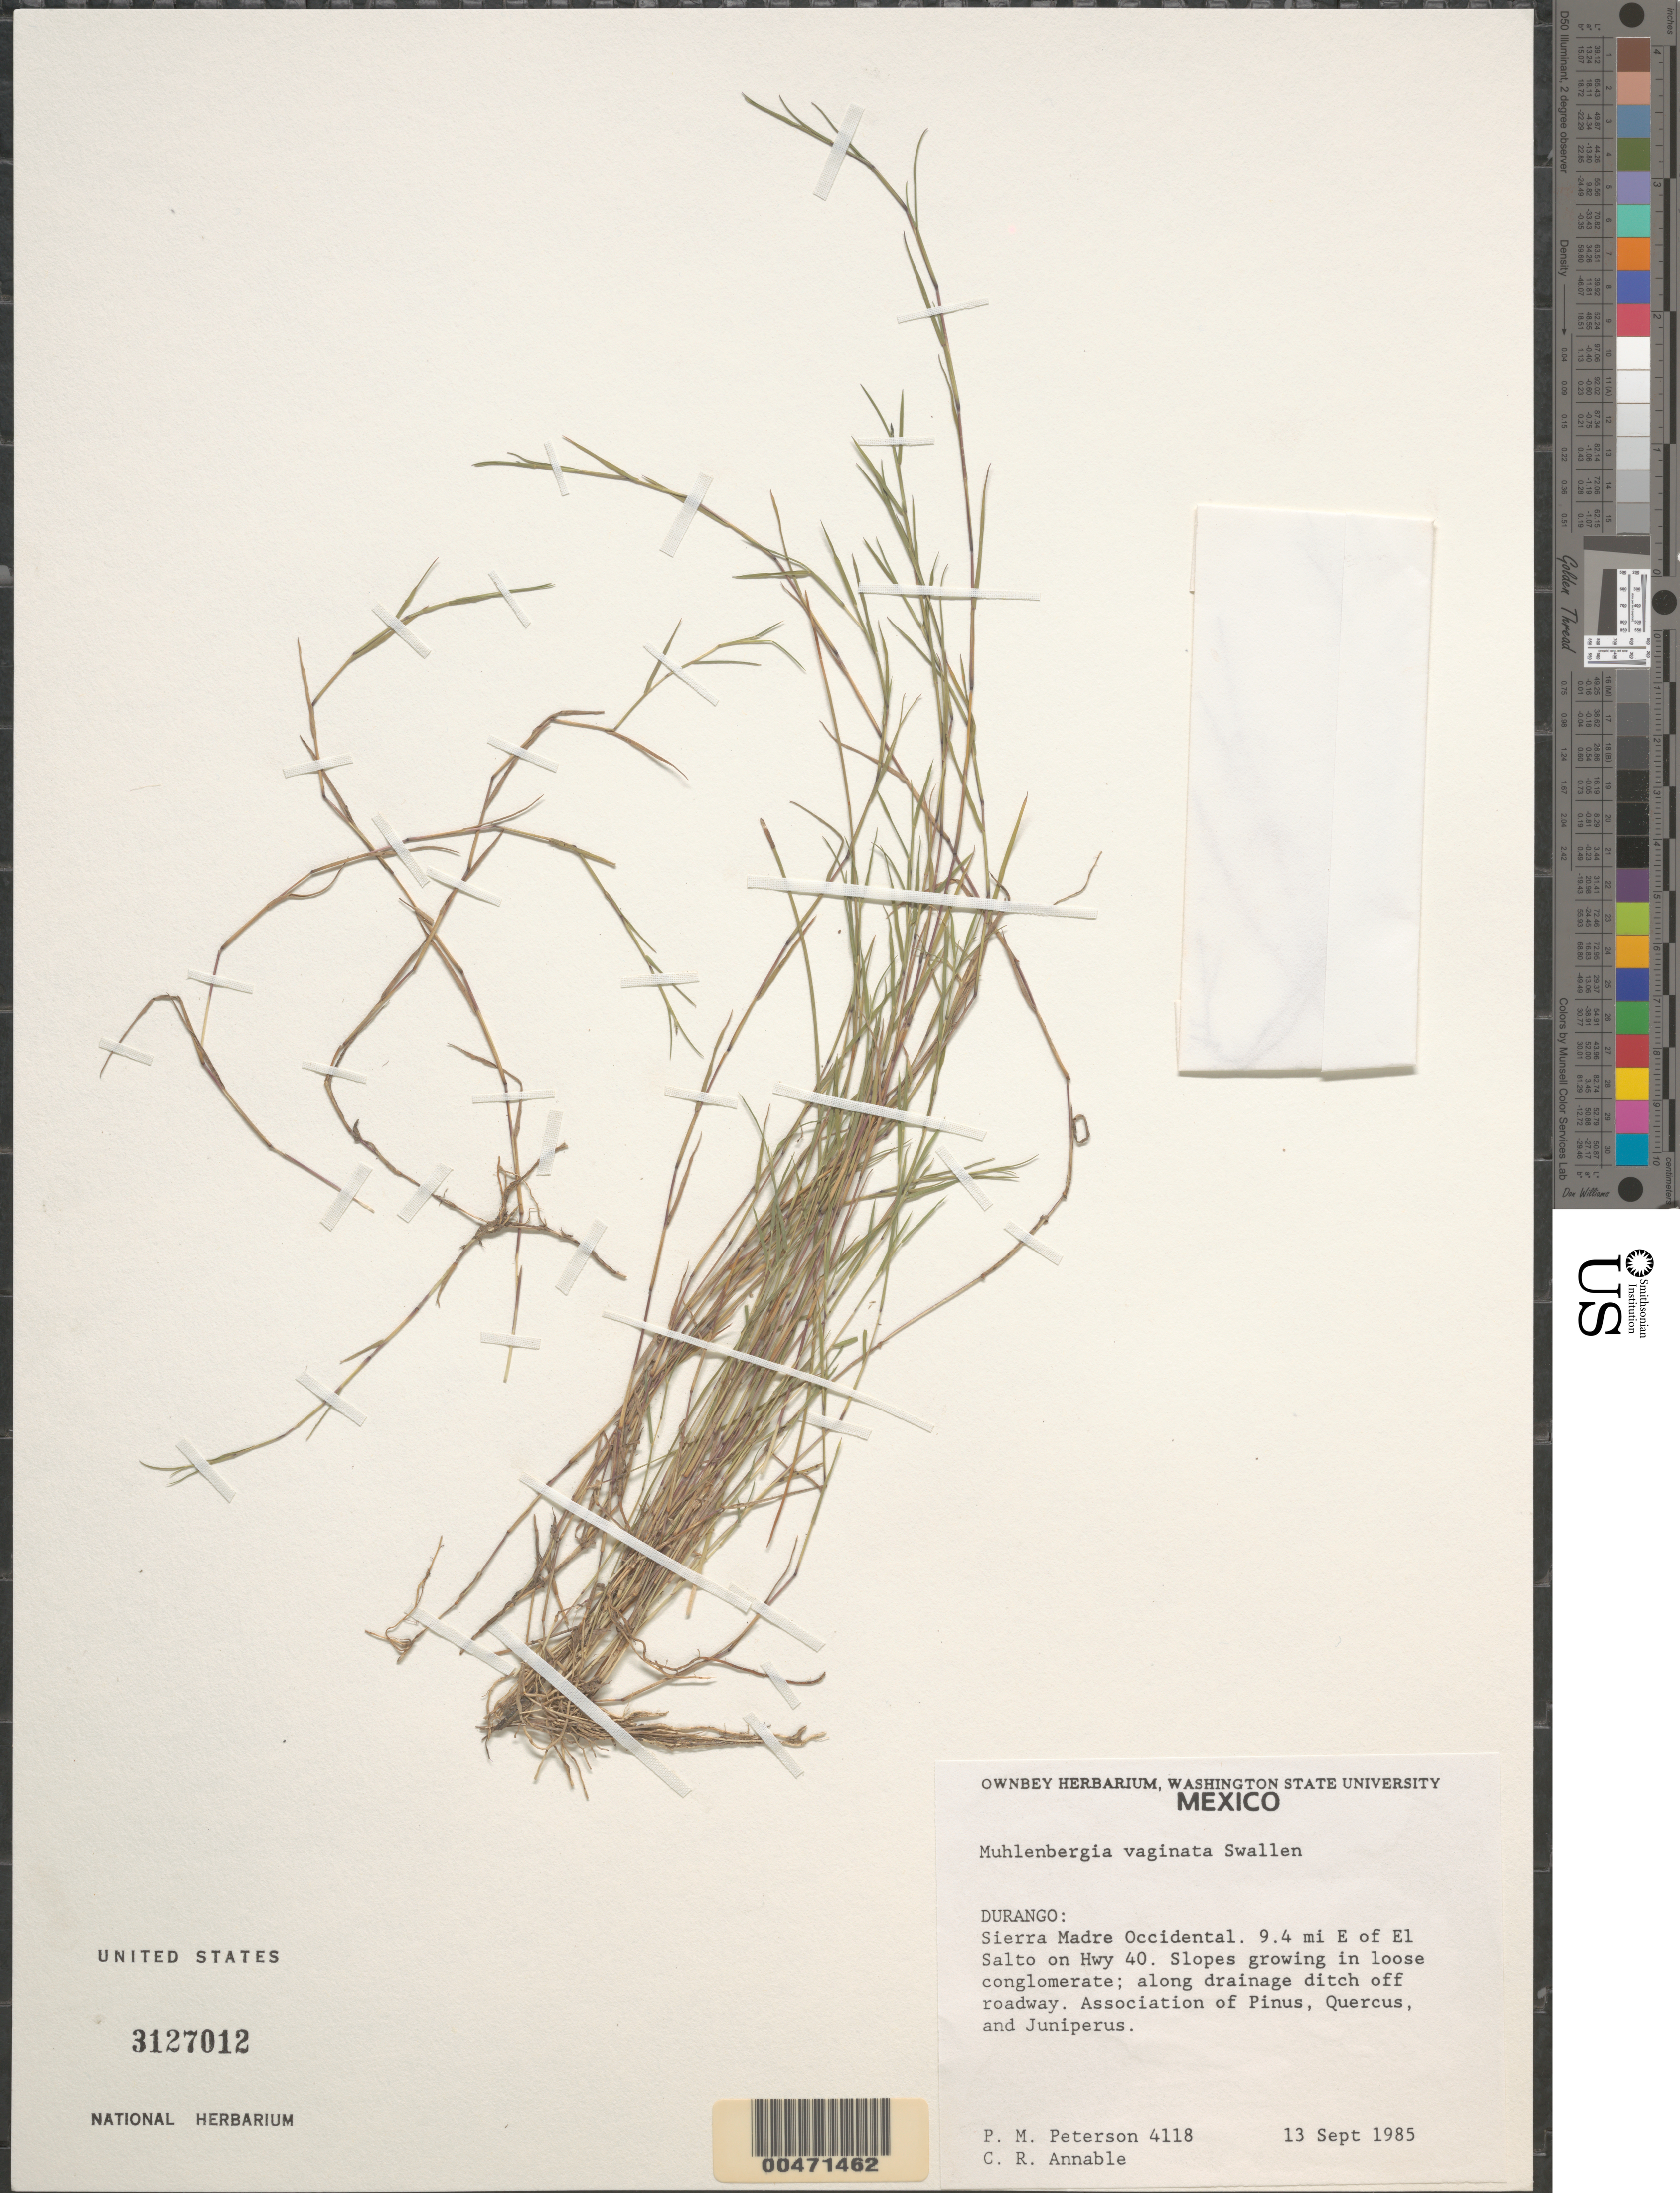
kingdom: Plantae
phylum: Tracheophyta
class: Liliopsida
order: Poales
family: Poaceae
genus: Muhlenbergia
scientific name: Muhlenbergia vaginata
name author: Swallen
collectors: P. M. Peterson & C. R. Annable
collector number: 04118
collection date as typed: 13 Sep 1985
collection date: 1985-09-13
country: Mexico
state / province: Durango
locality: Sierra Madre Occidental, 9.4 miles E of El Salto on Hwy 40.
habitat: Along drainage ditch of roadway, near slopes growing in loose conglomerate, associated with Pinus, Quercus and Juniperus.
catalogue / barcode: US 3127012